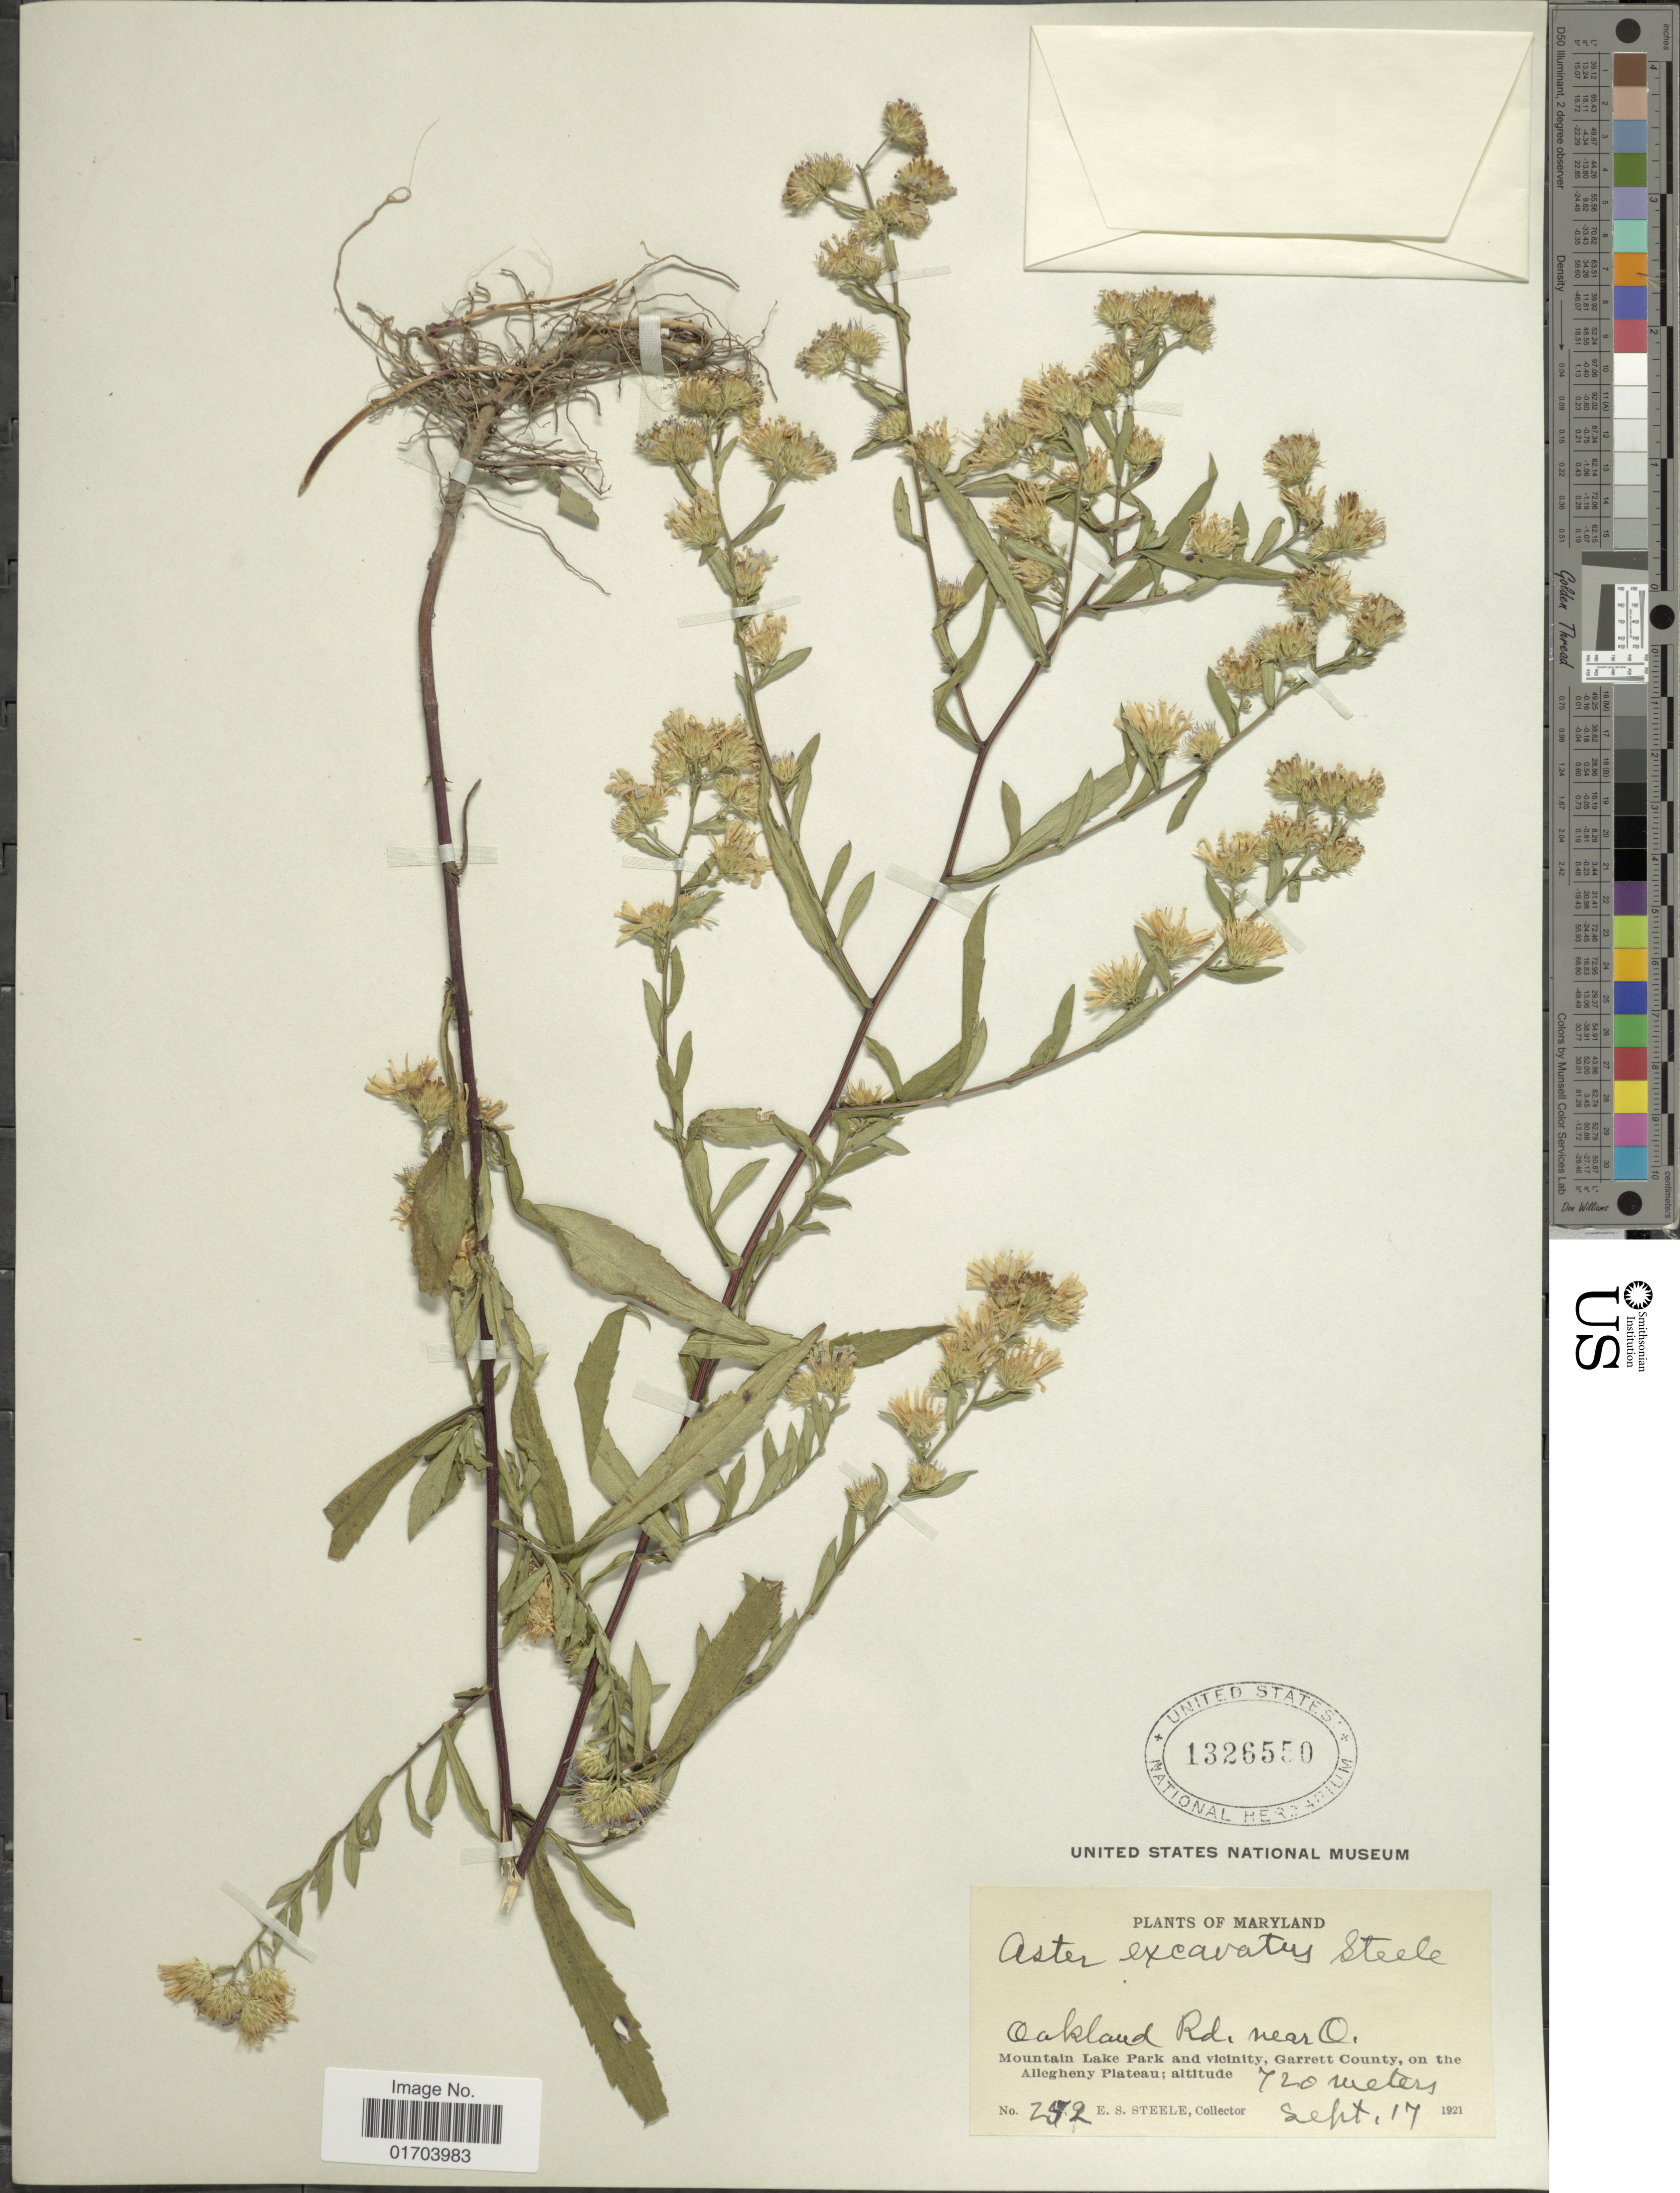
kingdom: Plantae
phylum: Tracheophyta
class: Magnoliopsida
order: Asterales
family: Asteraceae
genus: Aster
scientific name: Aster excavatus E.S. Steele sp. nov. ined.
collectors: E. Steele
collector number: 292*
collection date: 1921-09-17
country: United States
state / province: Maryland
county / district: Garrett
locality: Oakland Rd, near O., Mountain Lake park and Vicinity, Garrett County, on the Allegheny Plateau.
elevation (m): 720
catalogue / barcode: US 1326550